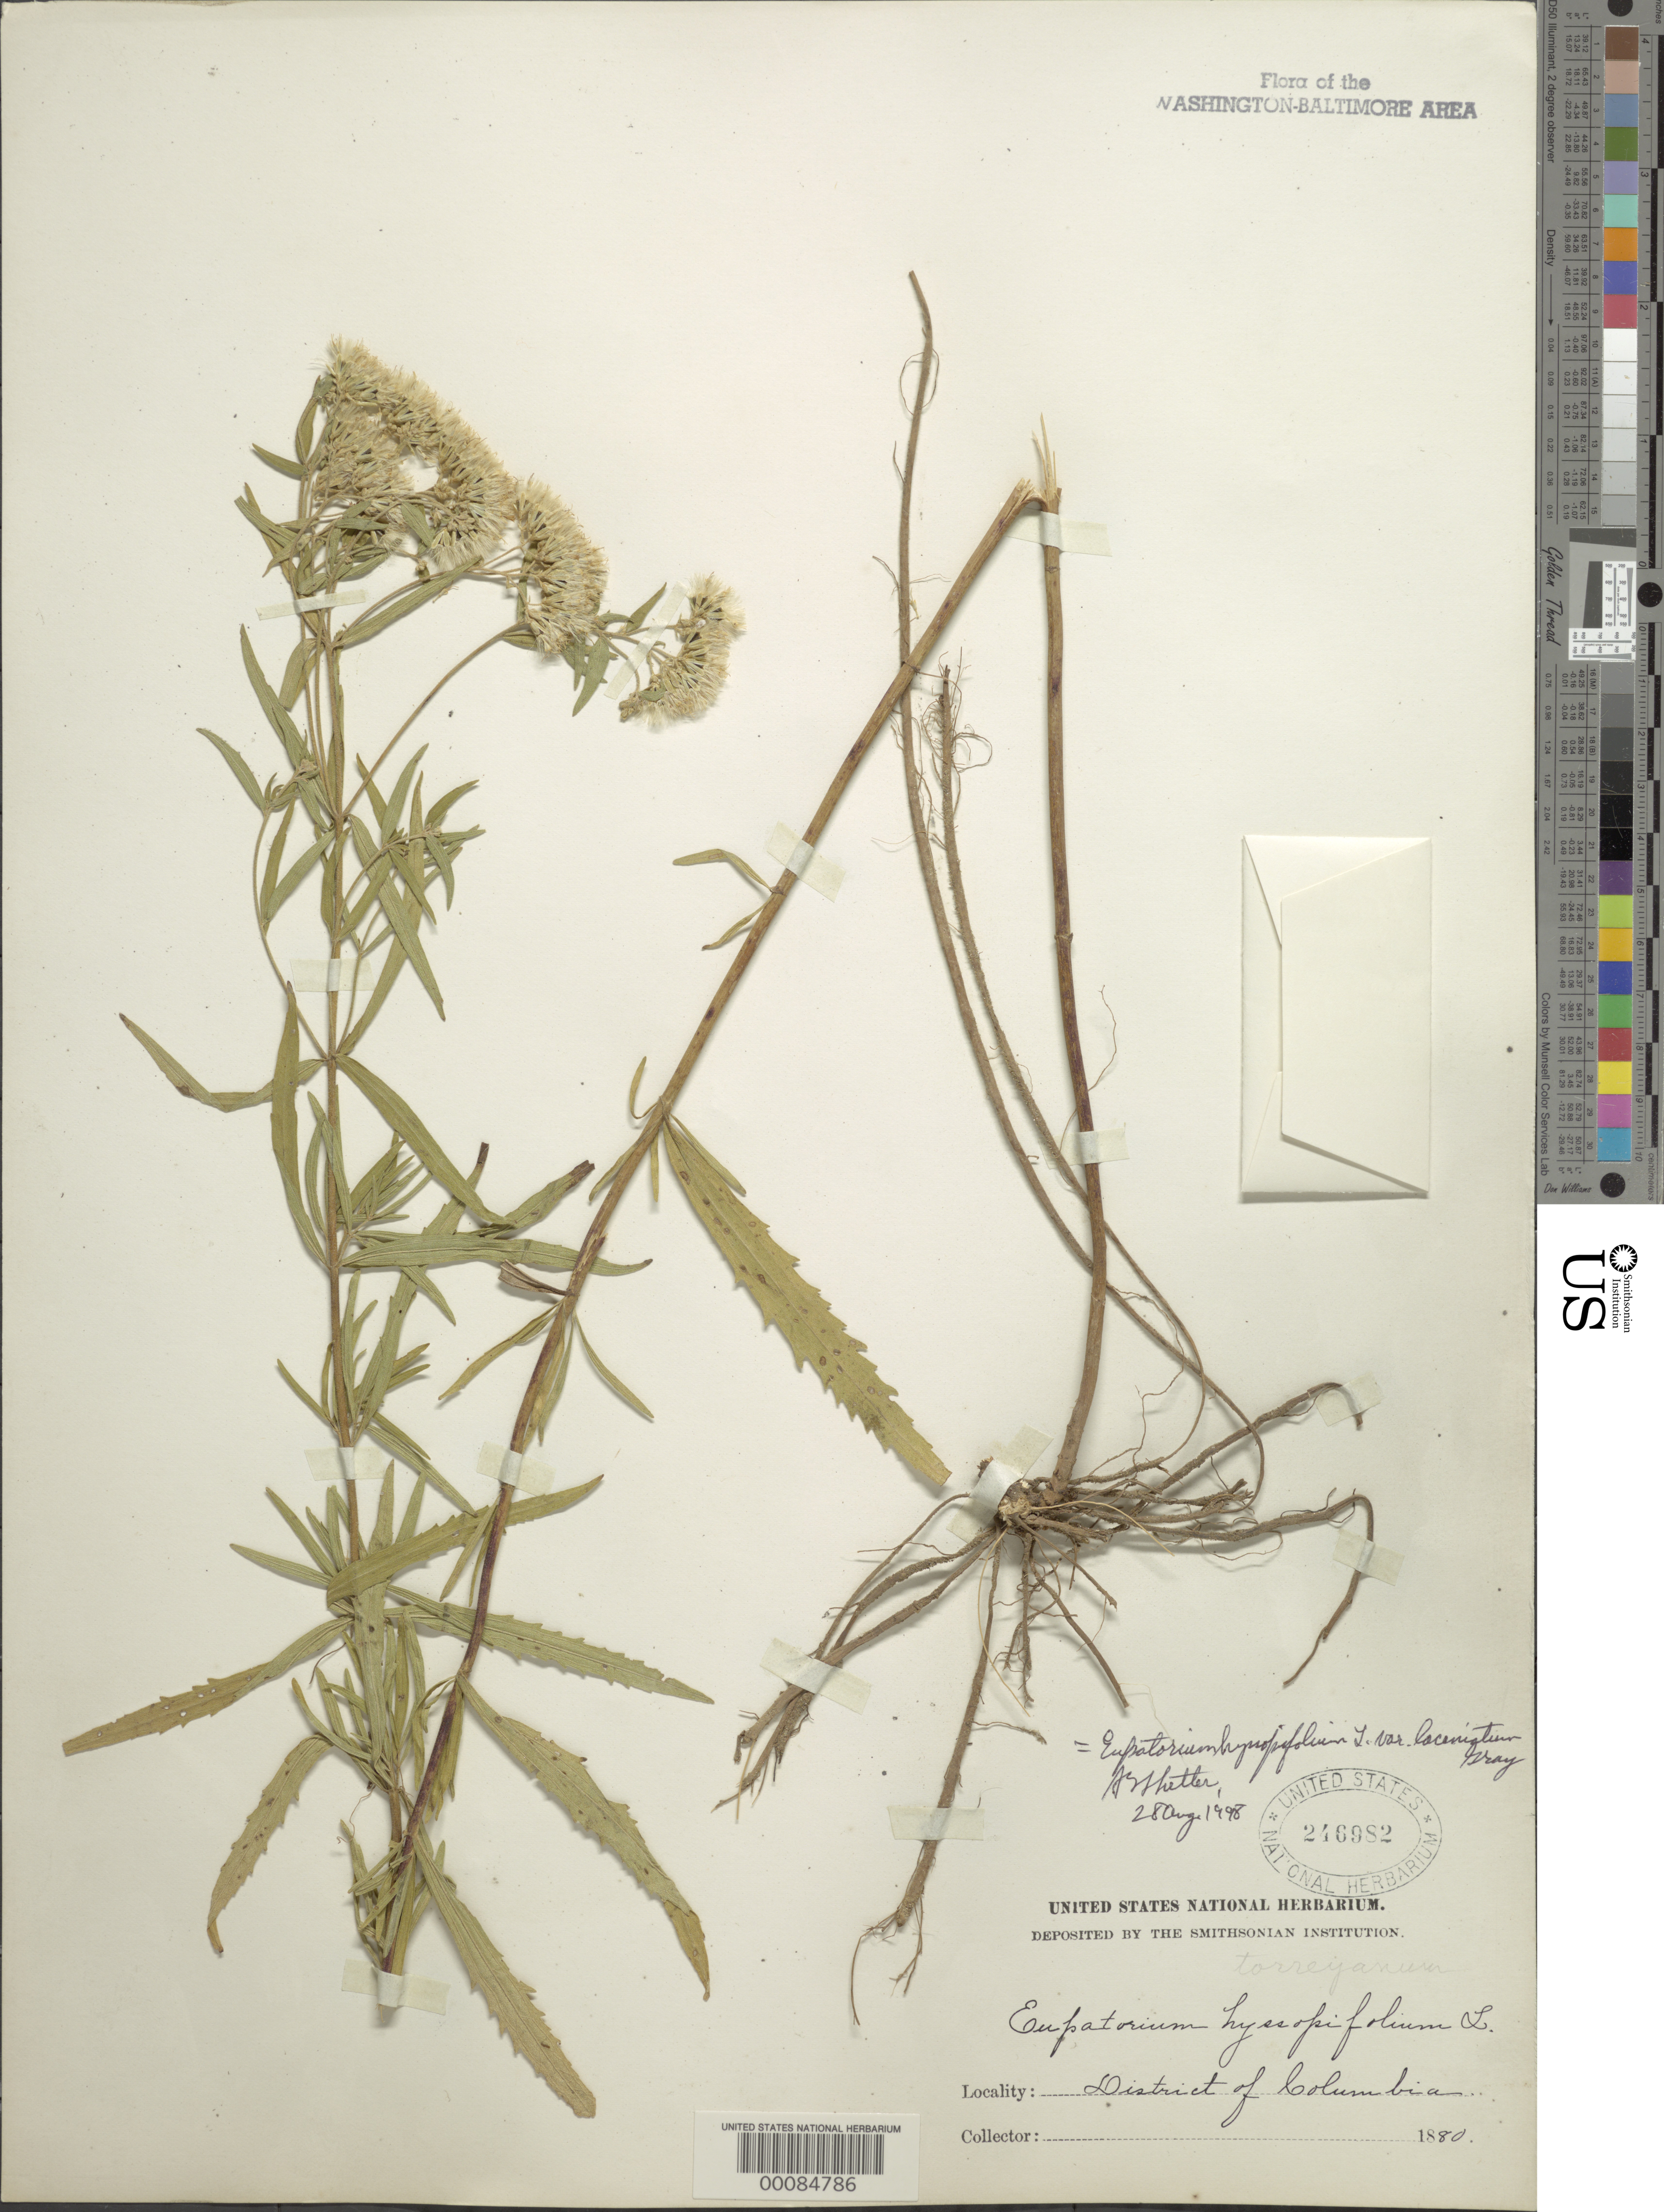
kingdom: Plantae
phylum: Tracheophyta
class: Magnoliopsida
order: Asterales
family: Asteraceae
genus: Eupatorium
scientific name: Eupatorium hyssopifolium var. laciniatum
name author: A. Gray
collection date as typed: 1880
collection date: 1880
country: United States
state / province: District of Columbia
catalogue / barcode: US 246982